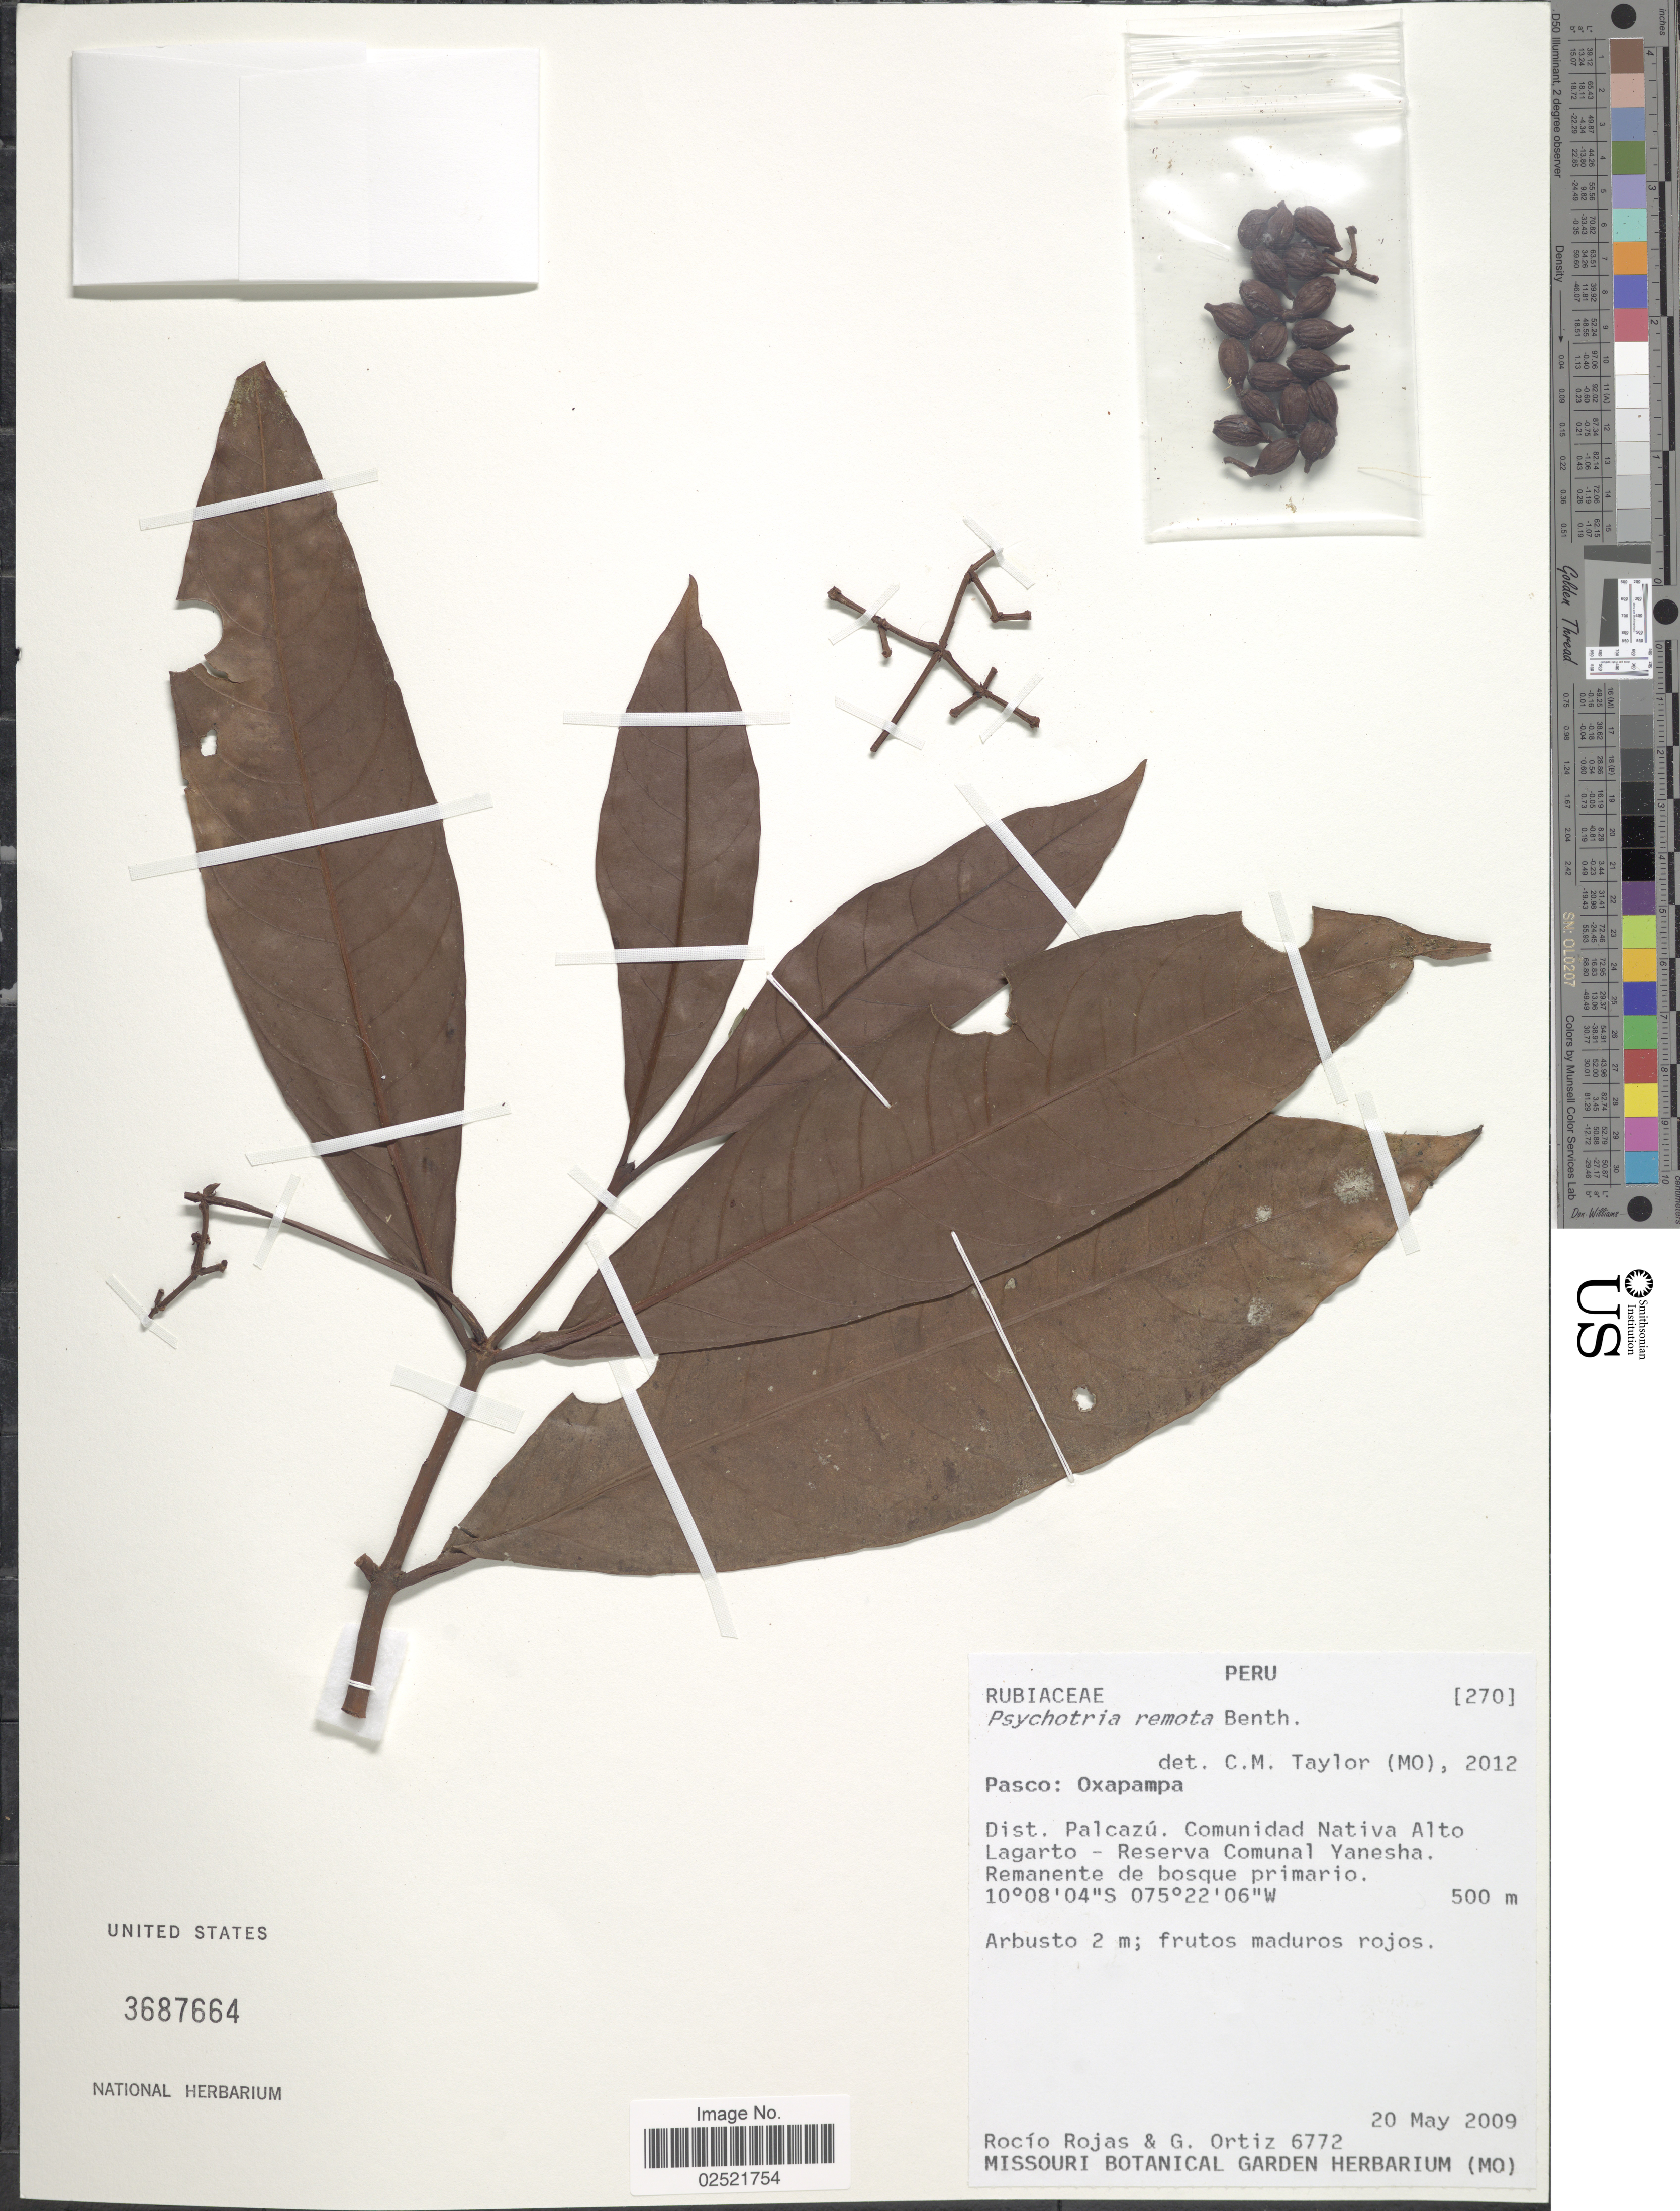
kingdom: Plantae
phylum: Tracheophyta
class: Magnoliopsida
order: Gentianales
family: Rubiaceae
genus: Psychotria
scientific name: Psychotria remota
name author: Benth.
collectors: R. Rojas & G. Ortiz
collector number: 6772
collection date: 2009-05-20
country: Peru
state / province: Pasco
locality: Oxapampa, Dist. Palcazu, Comunidad Nativa Alto Lagarto-Reserva Comunal Yanesha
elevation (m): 500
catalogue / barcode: US 3687664